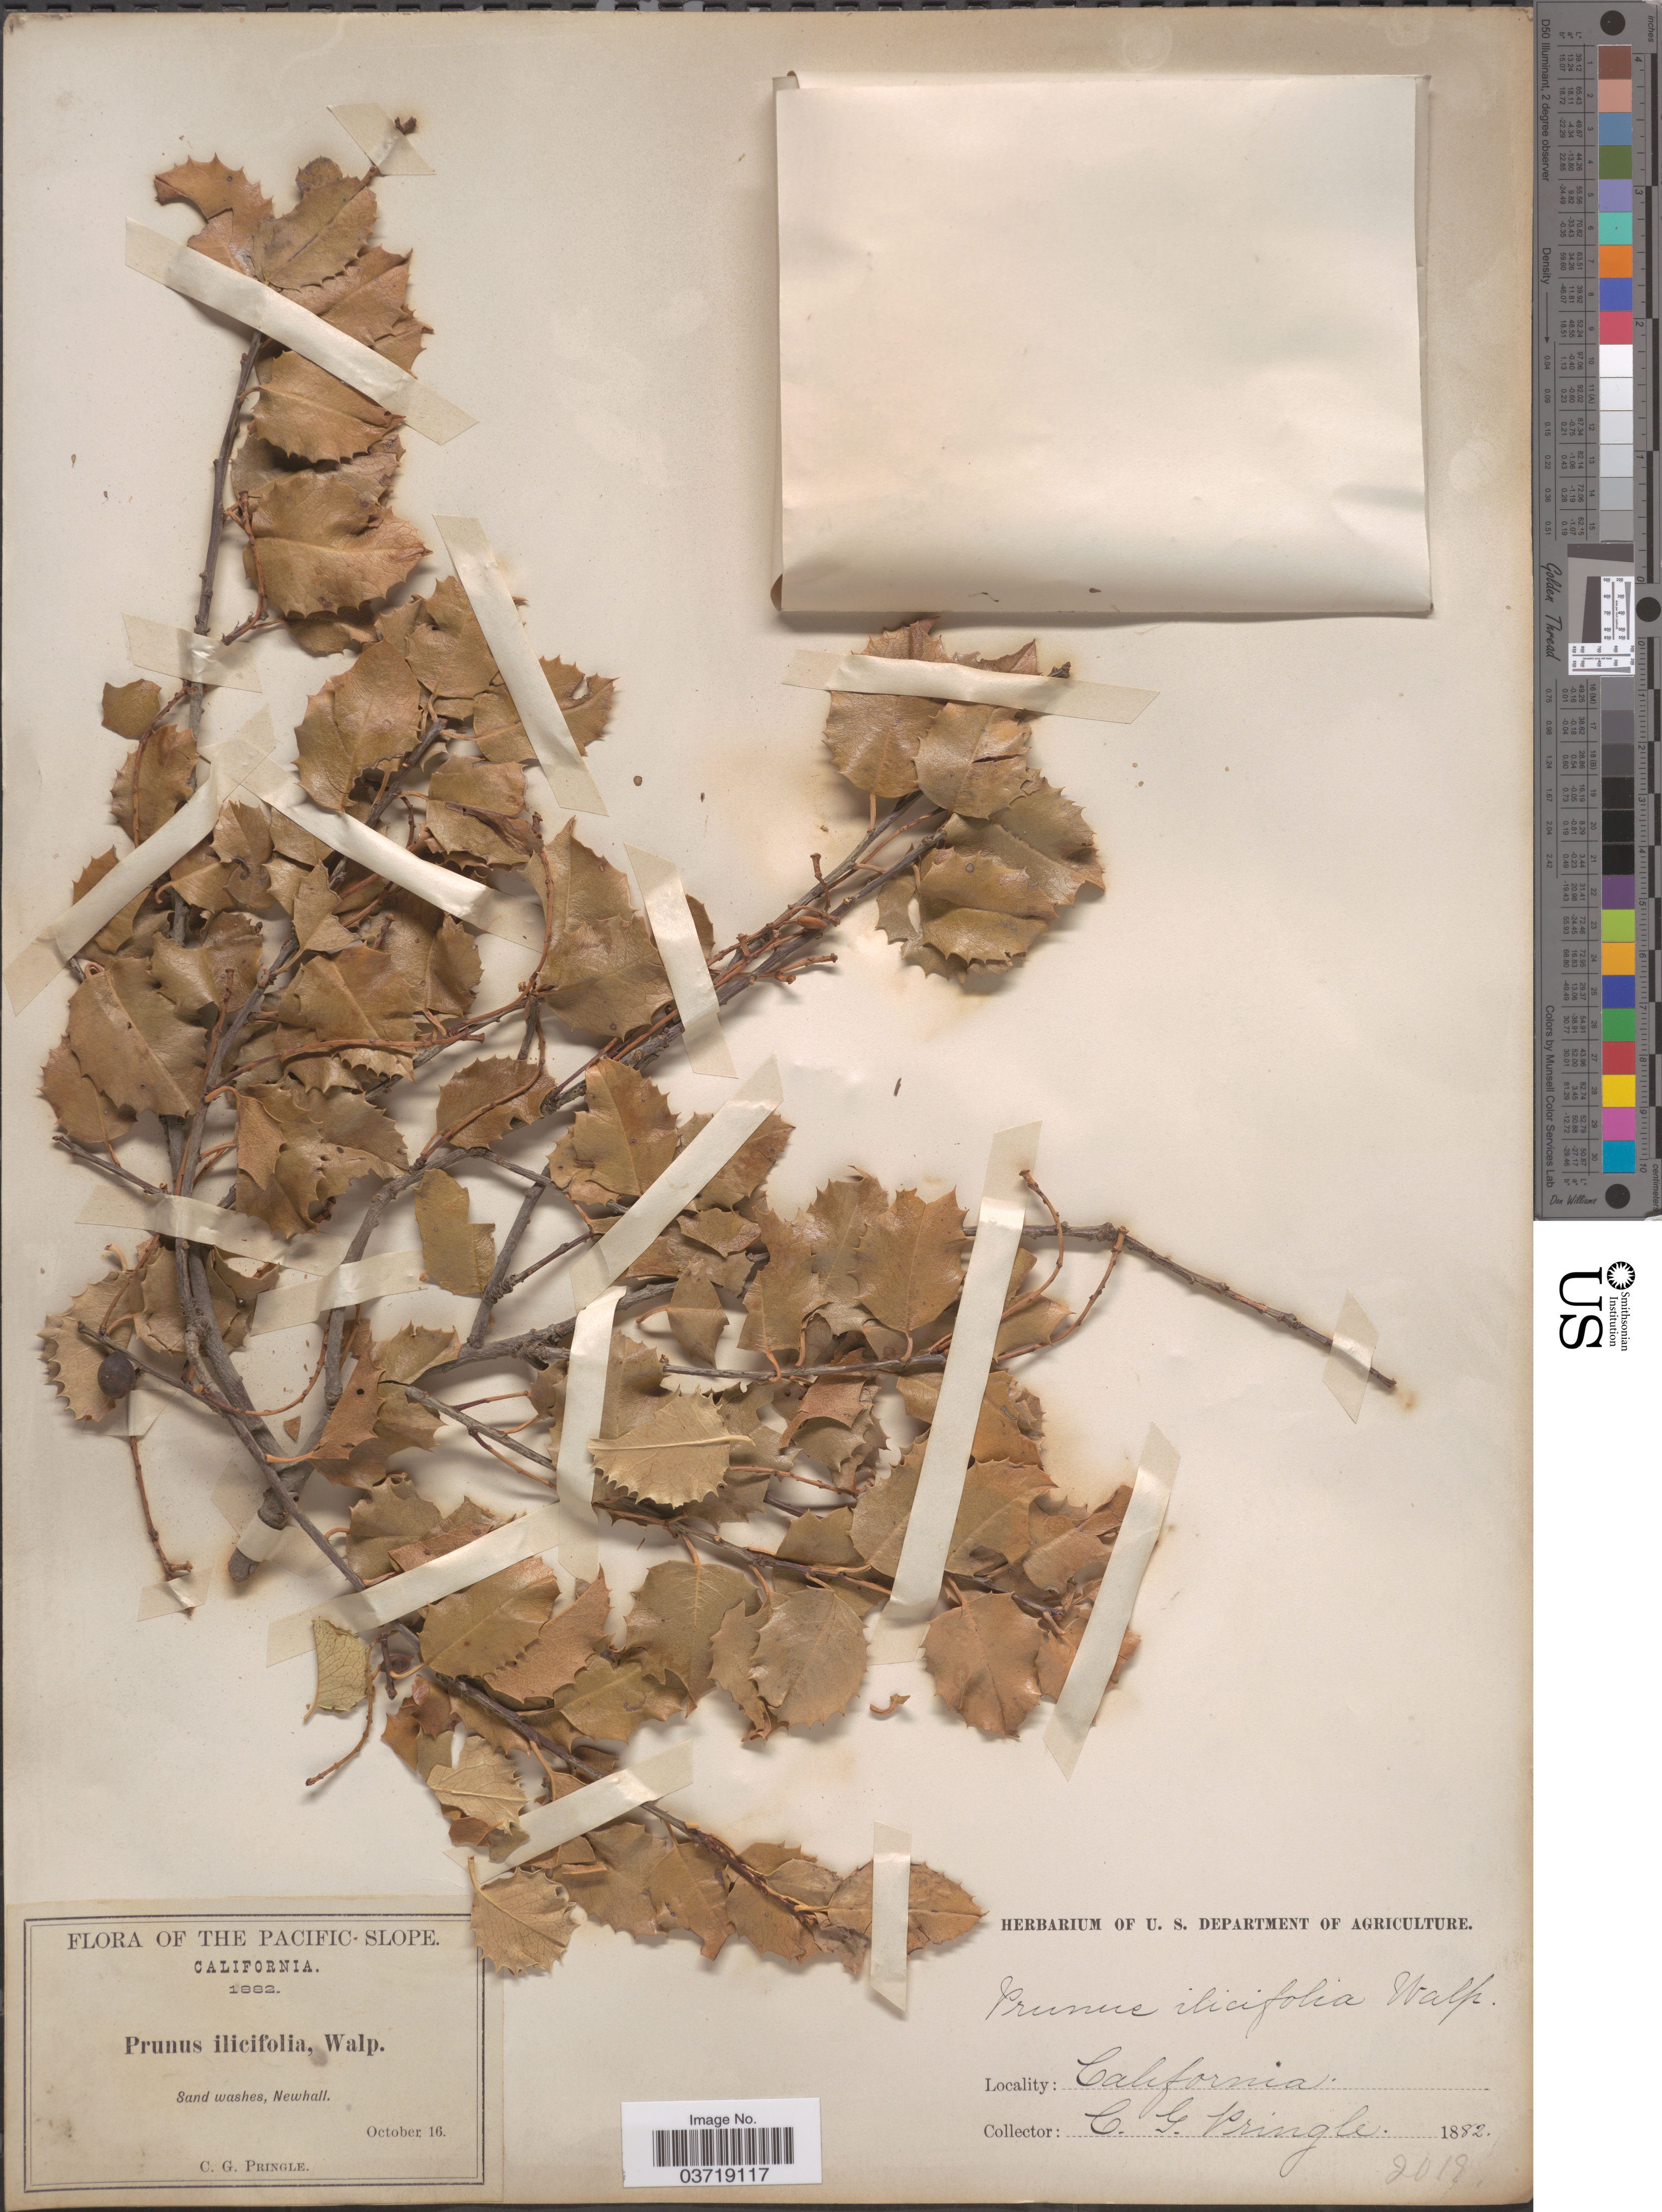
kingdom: Plantae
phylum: Tracheophyta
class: Magnoliopsida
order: Rosales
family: Rosaceae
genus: Prunus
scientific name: Prunus ilicifolia var. ilicifolia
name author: (Nutt. ex Hook. & Arn.) D. Dietr.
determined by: Strong, Mark T., (BOT), Smithsonian Institution - National Museum of Natural History (UNITED STATES)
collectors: C. G. Pringle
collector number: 2019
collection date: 1882-10-16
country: United States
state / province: California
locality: The Pacific Slope. Newhall.